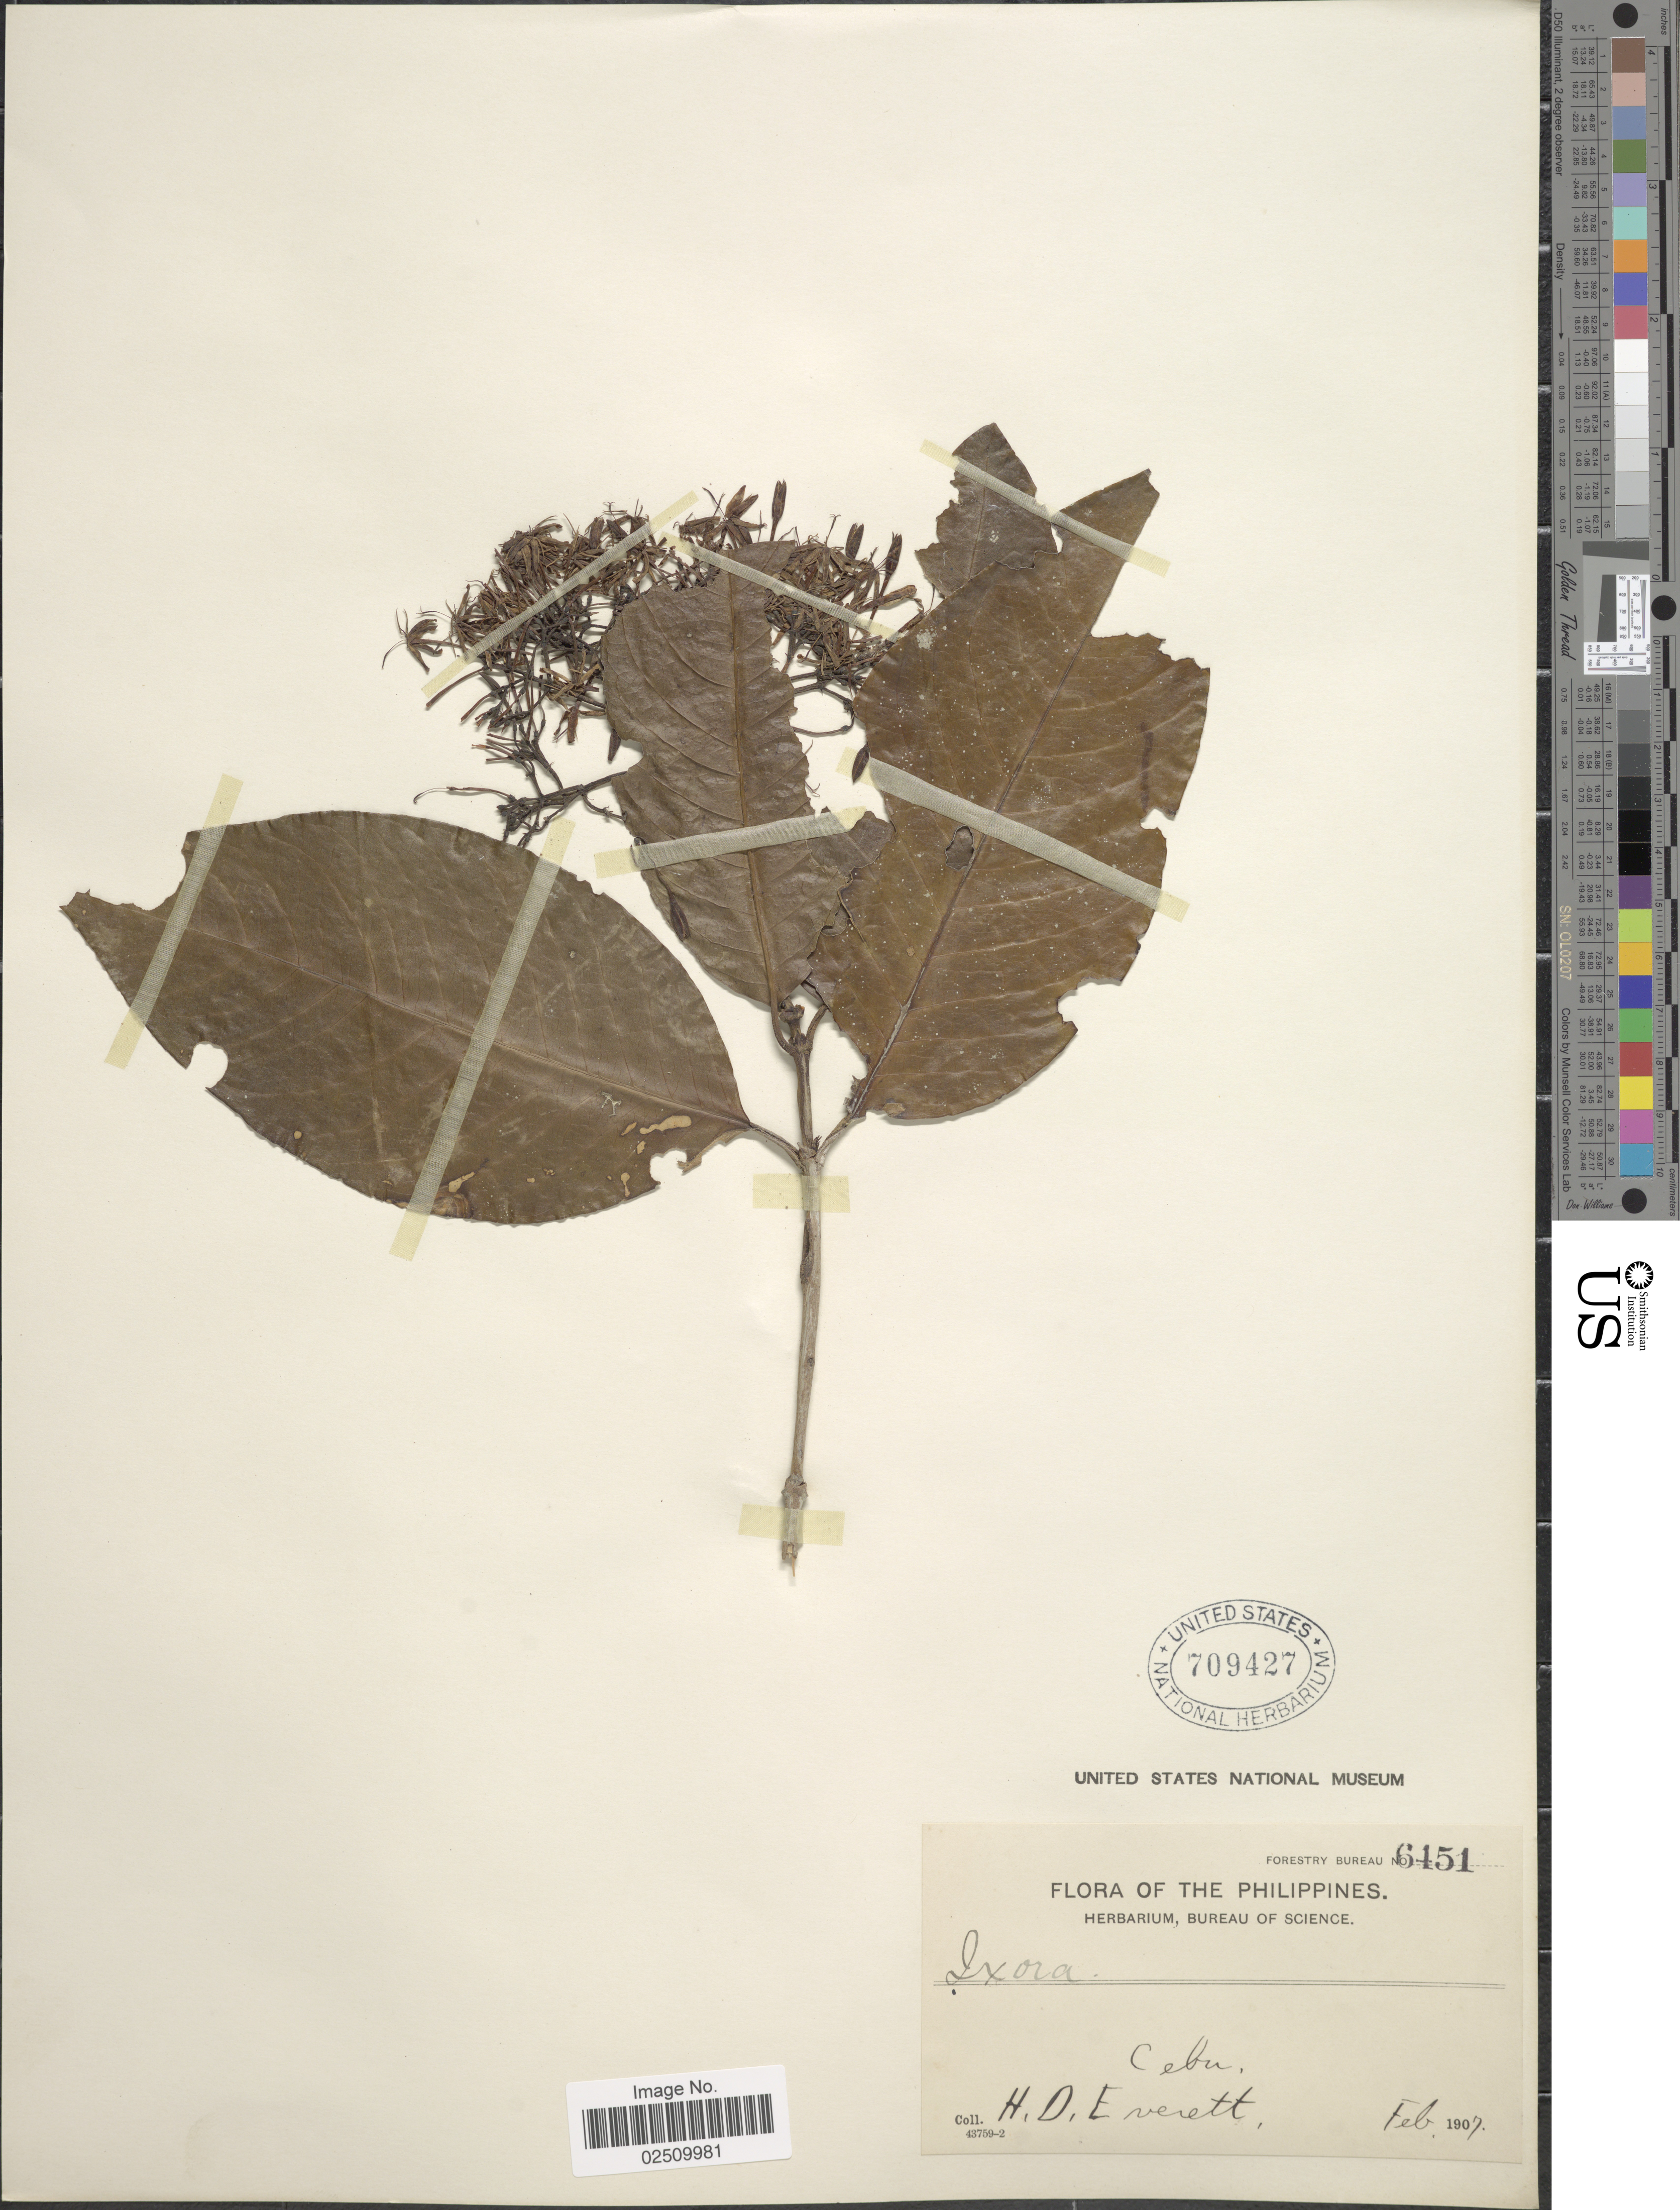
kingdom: Plantae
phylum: Tracheophyta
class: Magnoliopsida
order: Gentianales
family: Rubiaceae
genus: Ixora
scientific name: Ixora cumingiana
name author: S. Vidal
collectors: H. Everett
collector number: Forestry Bureau 6451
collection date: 1907-02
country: Philippines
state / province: Central Visayas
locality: Cebu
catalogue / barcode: US 709427